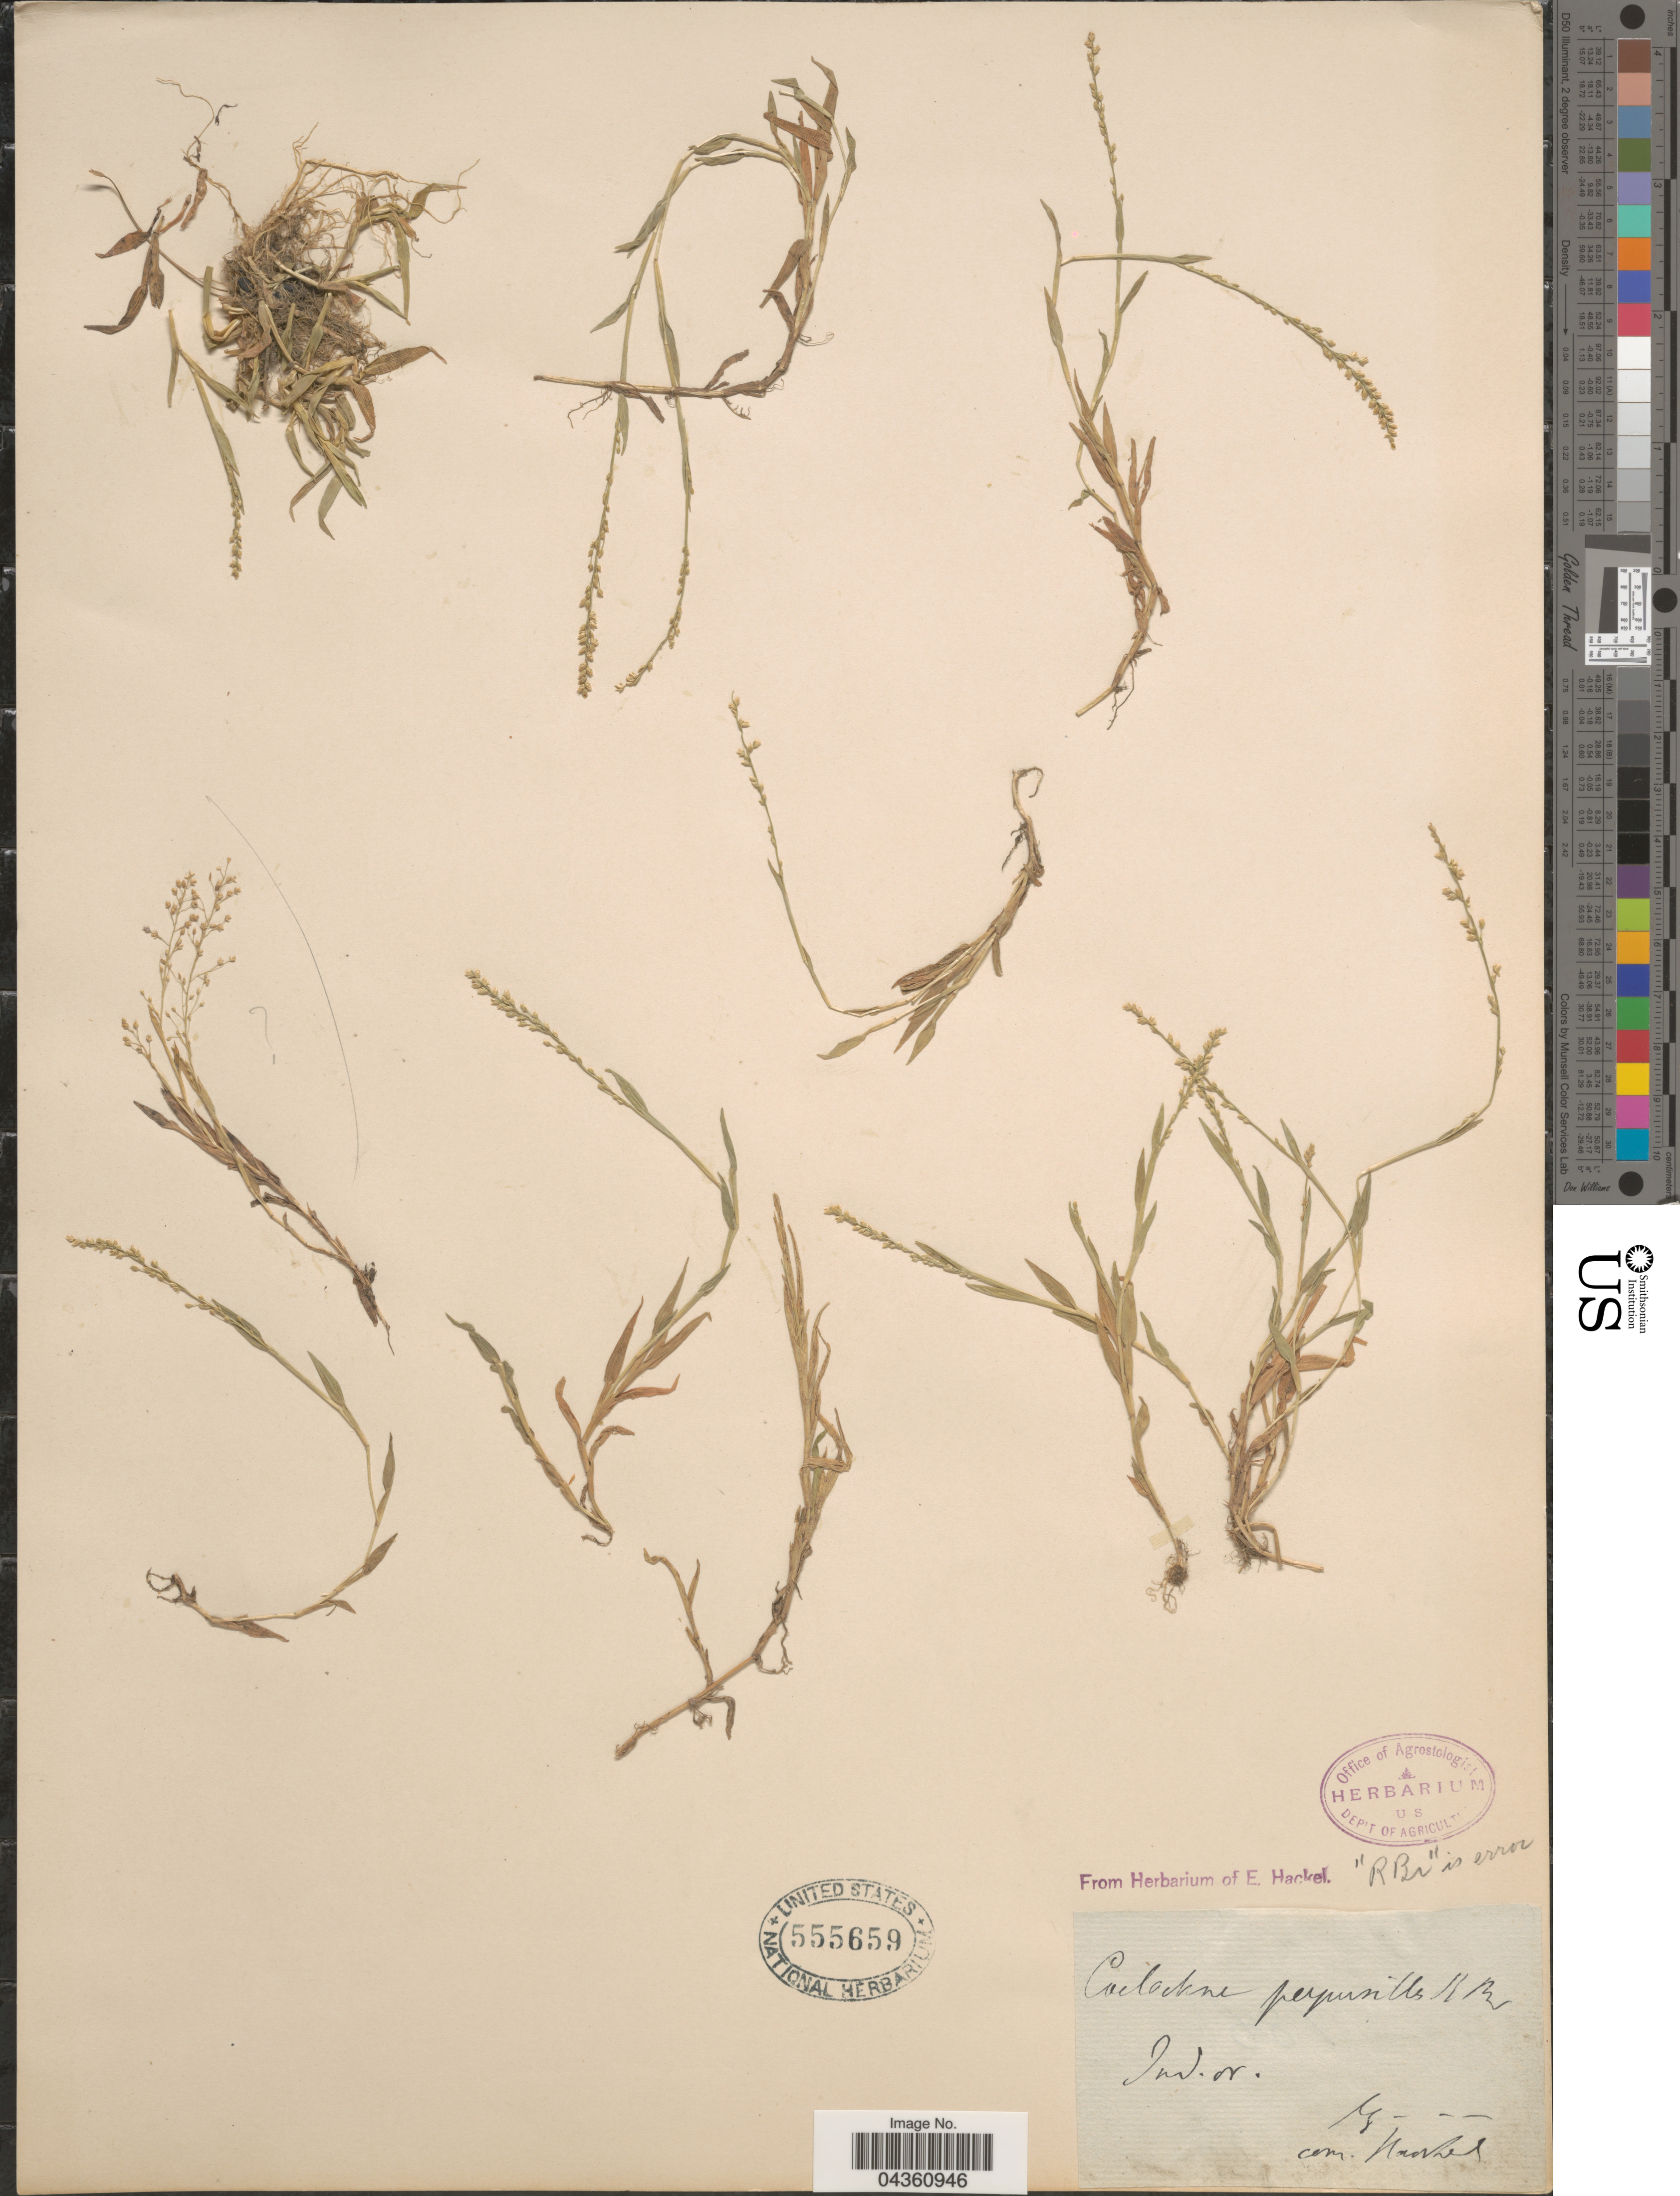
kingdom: Plantae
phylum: Tracheophyta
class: Liliopsida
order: Poales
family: Poaceae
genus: Coelachne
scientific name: Coelachne simpliciuscula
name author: (Wight & Arn. ex Steud.) Munro ex Benth.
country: India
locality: Ind. or.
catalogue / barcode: US 555659